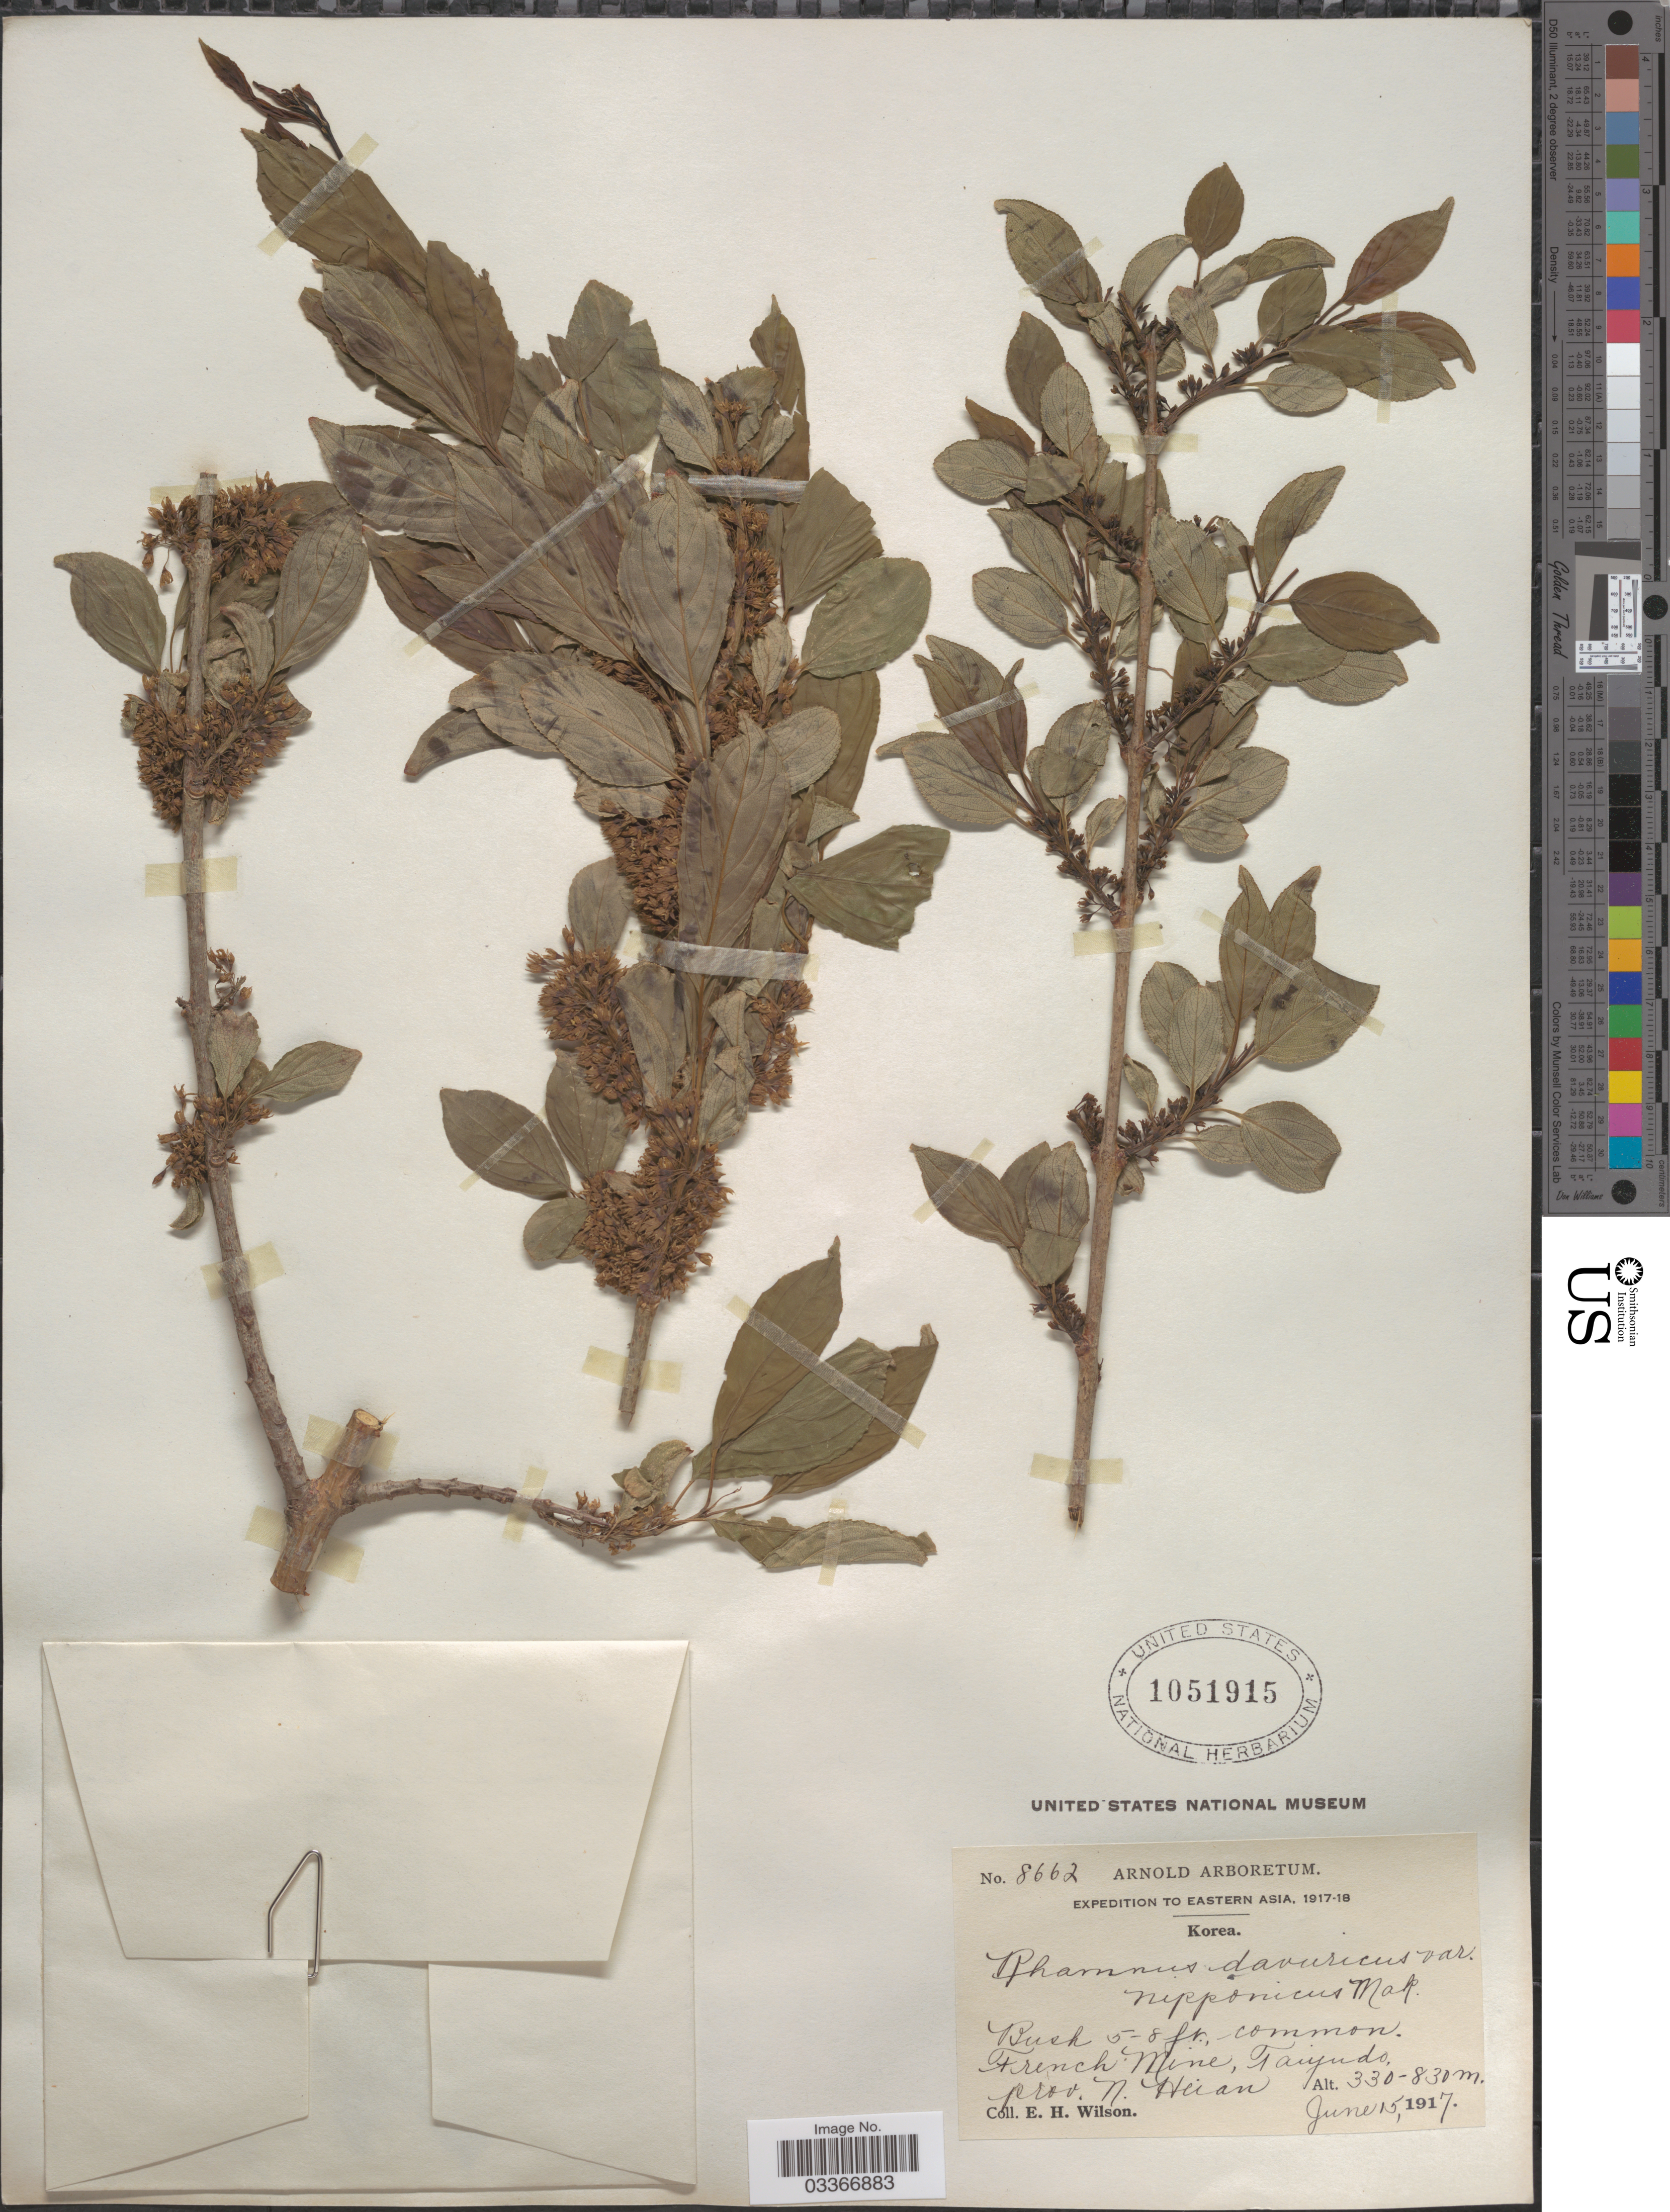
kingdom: Plantae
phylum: Tracheophyta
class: Magnoliopsida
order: Rosales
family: Rhamnaceae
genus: Rhamnus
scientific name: Rhamnus davurica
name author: Pall.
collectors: E. Wilson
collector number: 8662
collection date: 1917-06-15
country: North Korea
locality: French Mine, Taiyudo, prov. N. Heian.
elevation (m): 330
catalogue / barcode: US 1051915